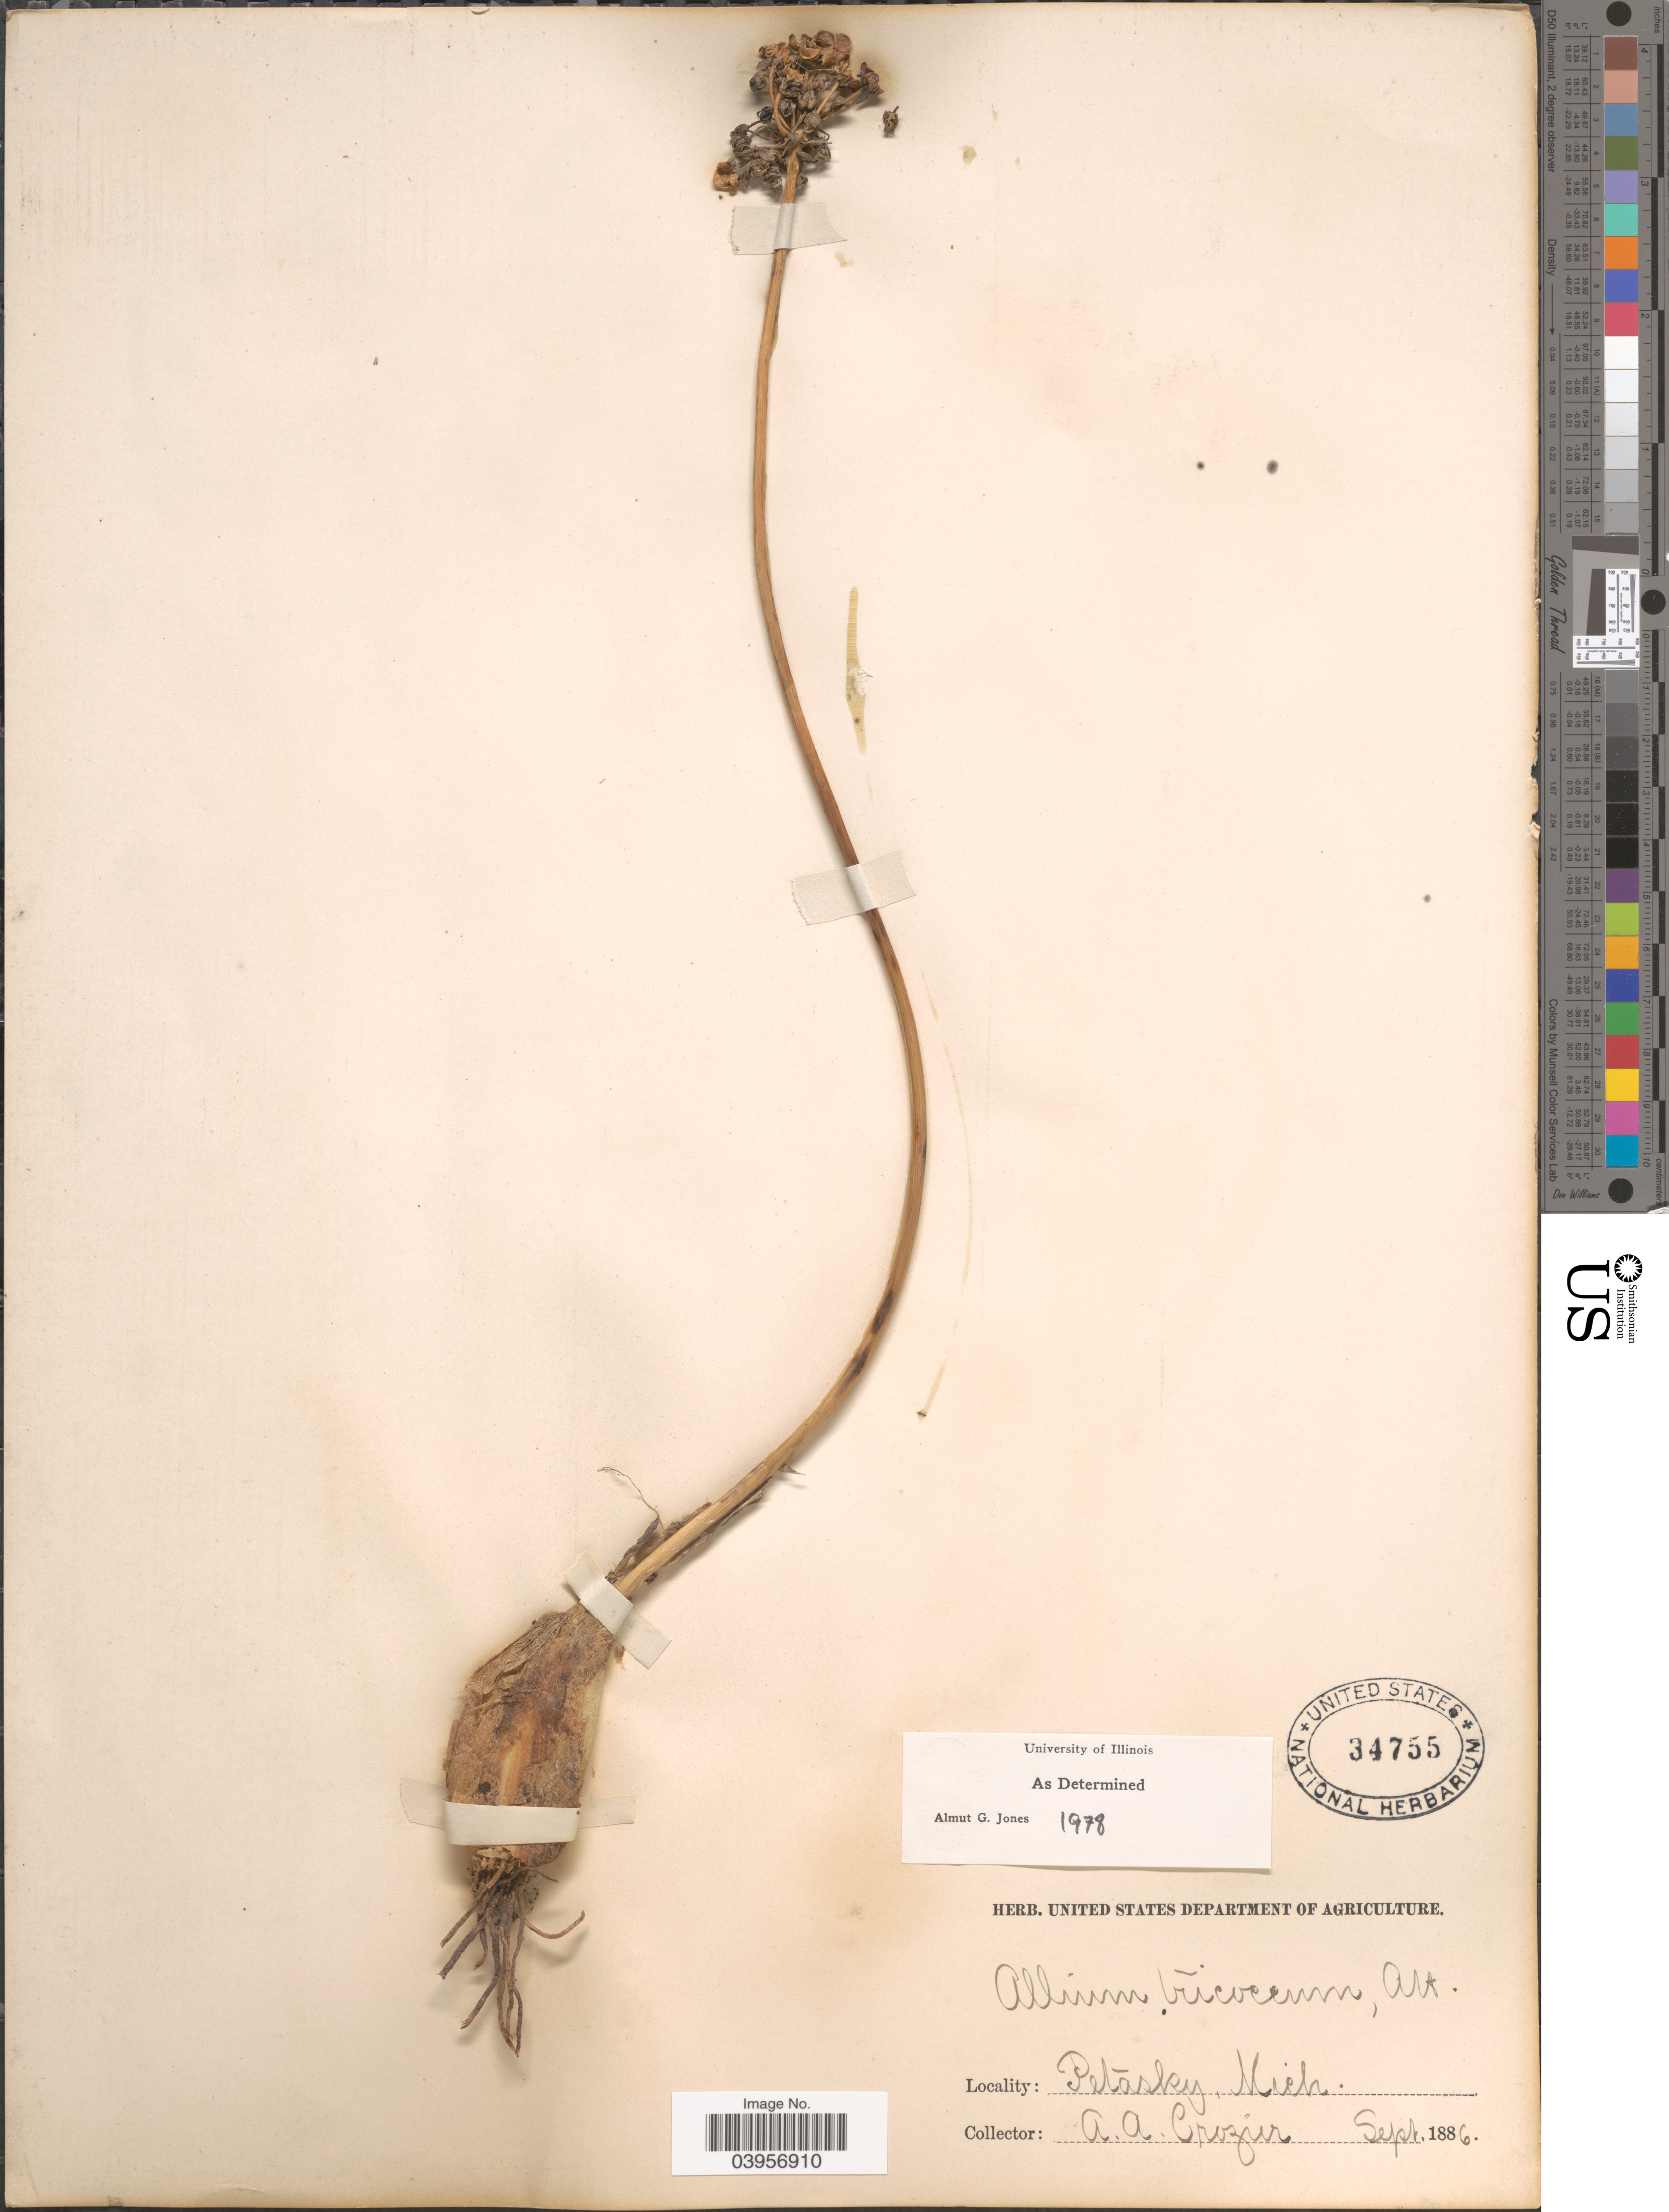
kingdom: Plantae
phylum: Tracheophyta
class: Liliopsida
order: Asparagales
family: Amaryllidaceae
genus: Allium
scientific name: Allium tricoccum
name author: Aiton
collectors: A. Crozier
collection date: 1886-09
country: United States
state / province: Michigan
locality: Petasky.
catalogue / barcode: US 34755